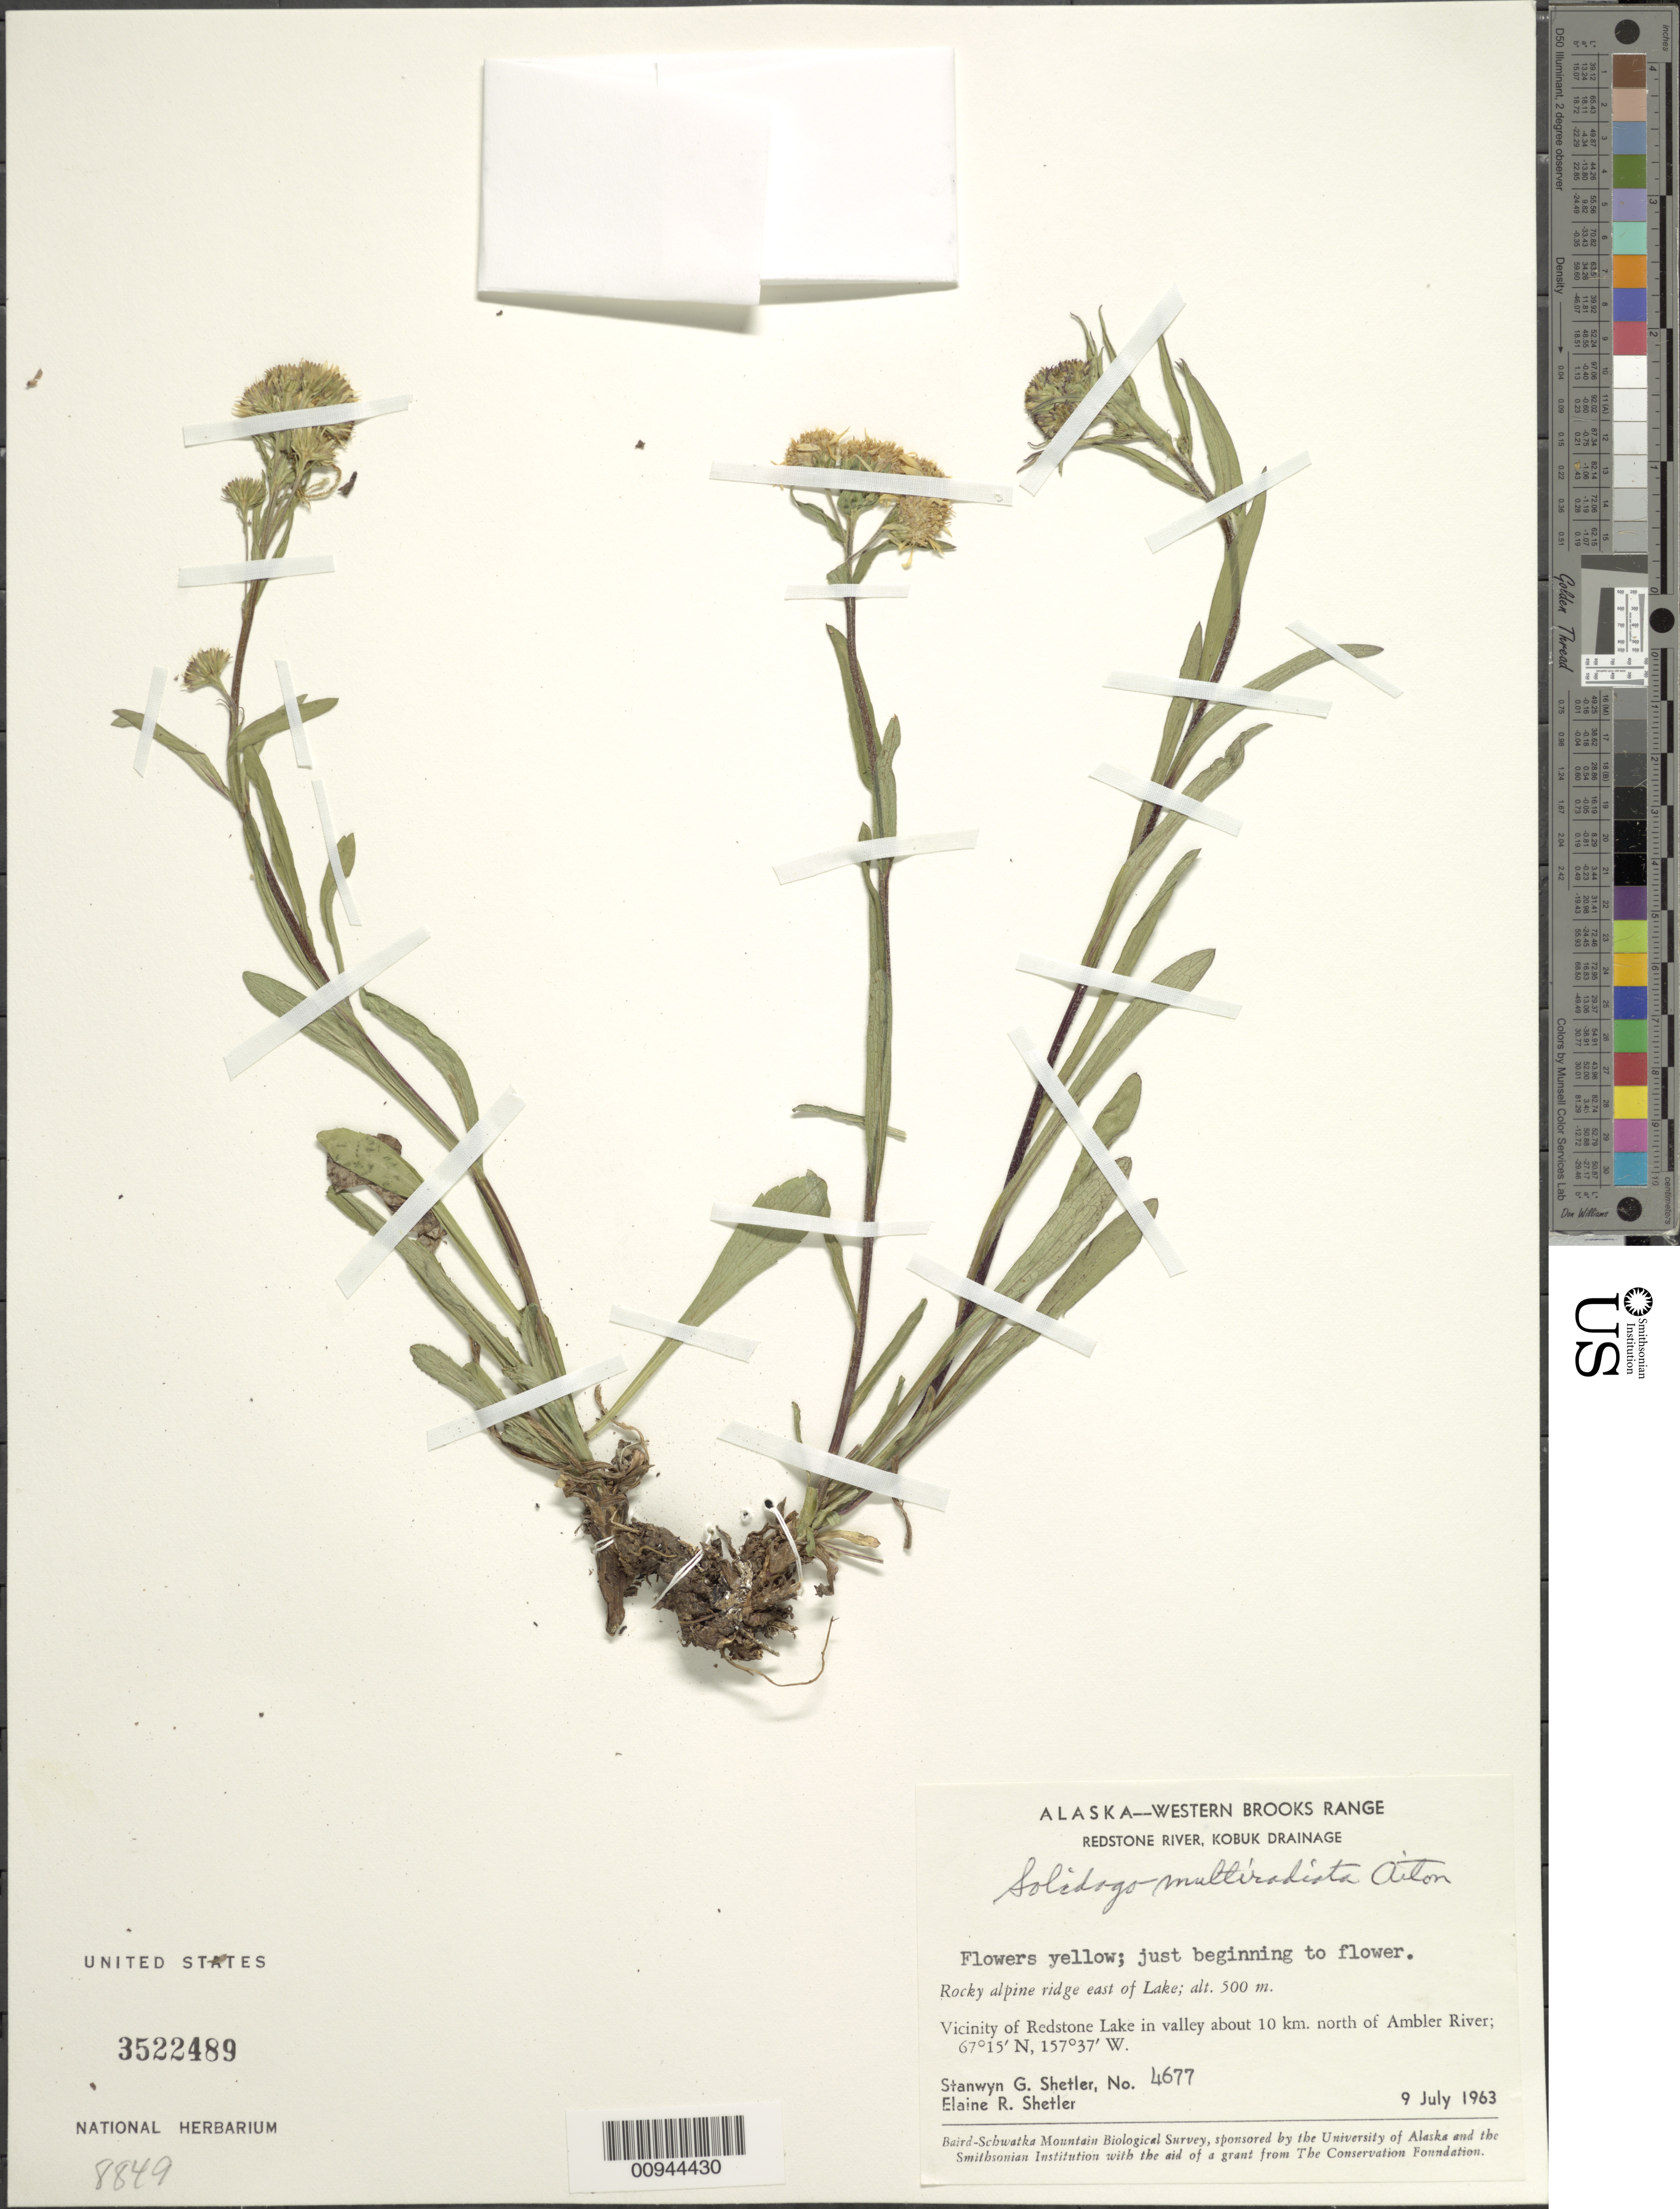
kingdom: Plantae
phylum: Tracheophyta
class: Magnoliopsida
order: Asterales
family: Asteraceae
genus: Solidago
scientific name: Solidago multiradiata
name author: Aiton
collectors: S. Shetler & E. R. Shetler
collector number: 4677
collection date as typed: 09 Jul 1963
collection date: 1963-07-09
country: United States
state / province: Alaska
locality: Vicinity of Redstone Lake in valley about 10 km. north of Ambler River. Western Brooks Range, Redstone River, Kobuk Drainage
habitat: Rocky alpine ridge east of Lake.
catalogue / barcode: US 3522489